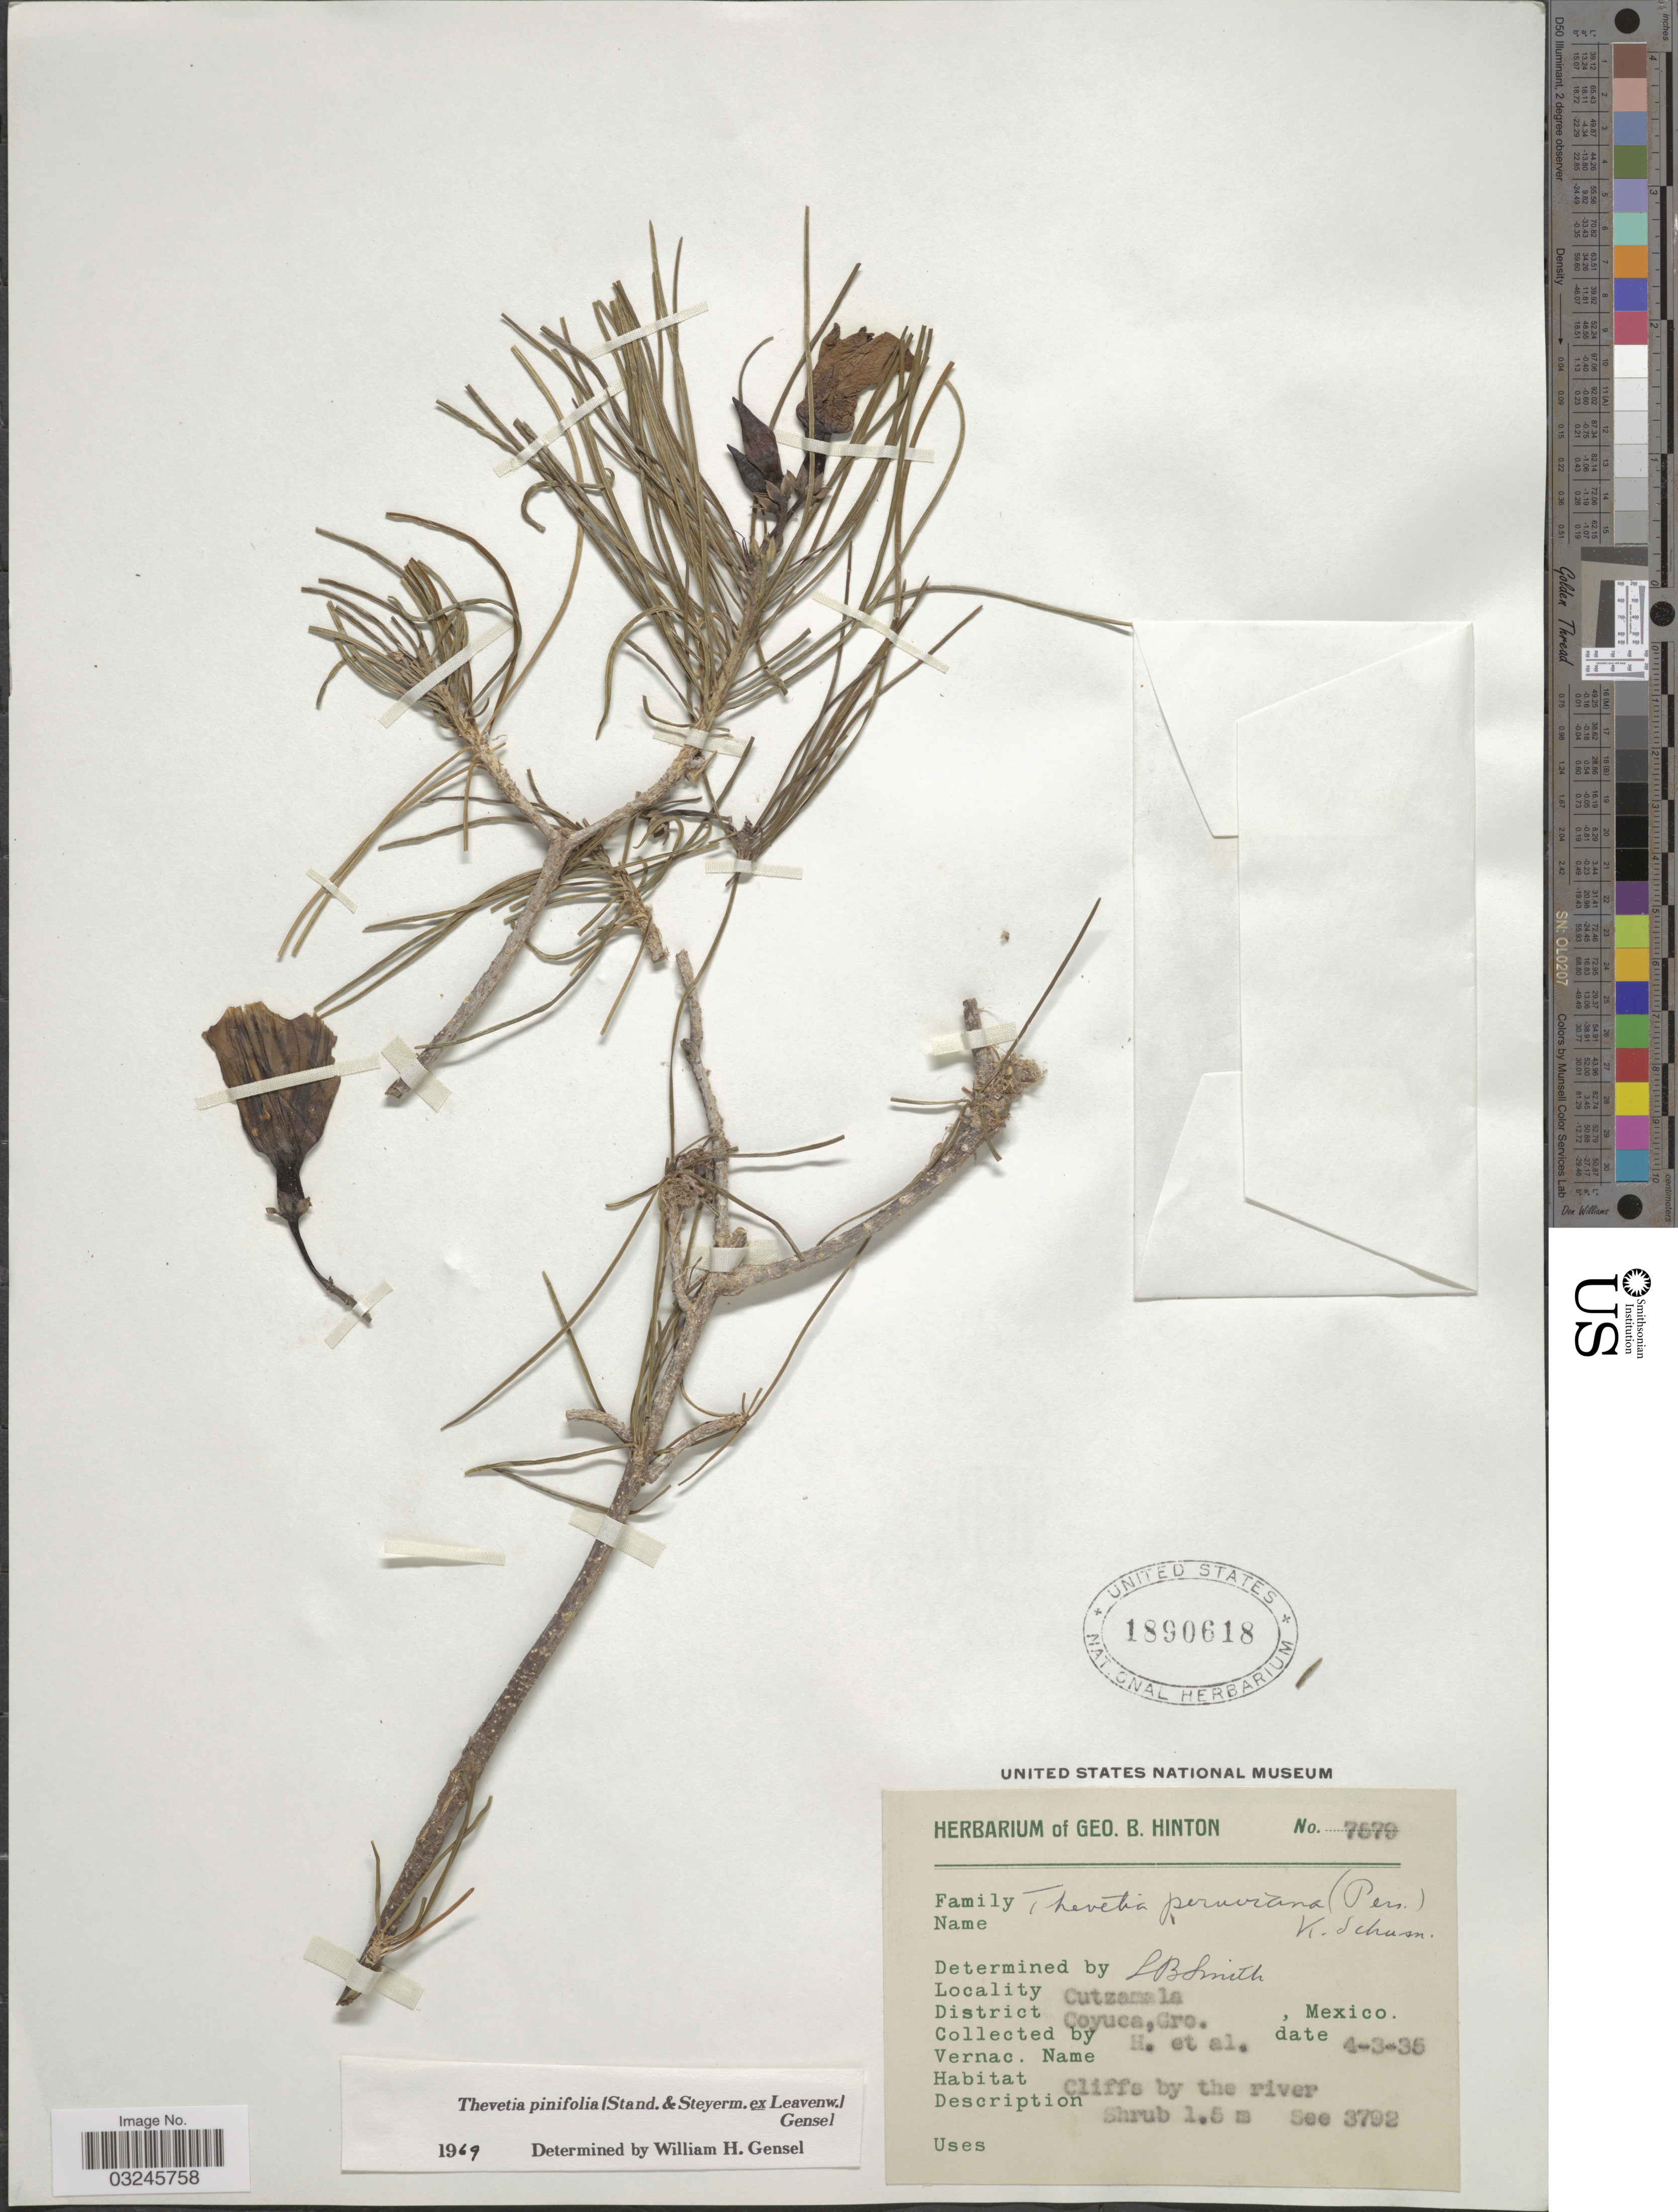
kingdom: Plantae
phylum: Tracheophyta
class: Magnoliopsida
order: Gentianales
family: Apocynaceae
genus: Thevetia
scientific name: Thevetia pinifolia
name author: (Standl.) J.K. Williams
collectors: G. B. Hinton & et al.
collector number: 7579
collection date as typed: Transcribed d/m/y: 4/3/35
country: Mexico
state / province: Guerrero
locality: Cutzamala, District Coyuca, Gro., Mexico.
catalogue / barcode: US 1890618